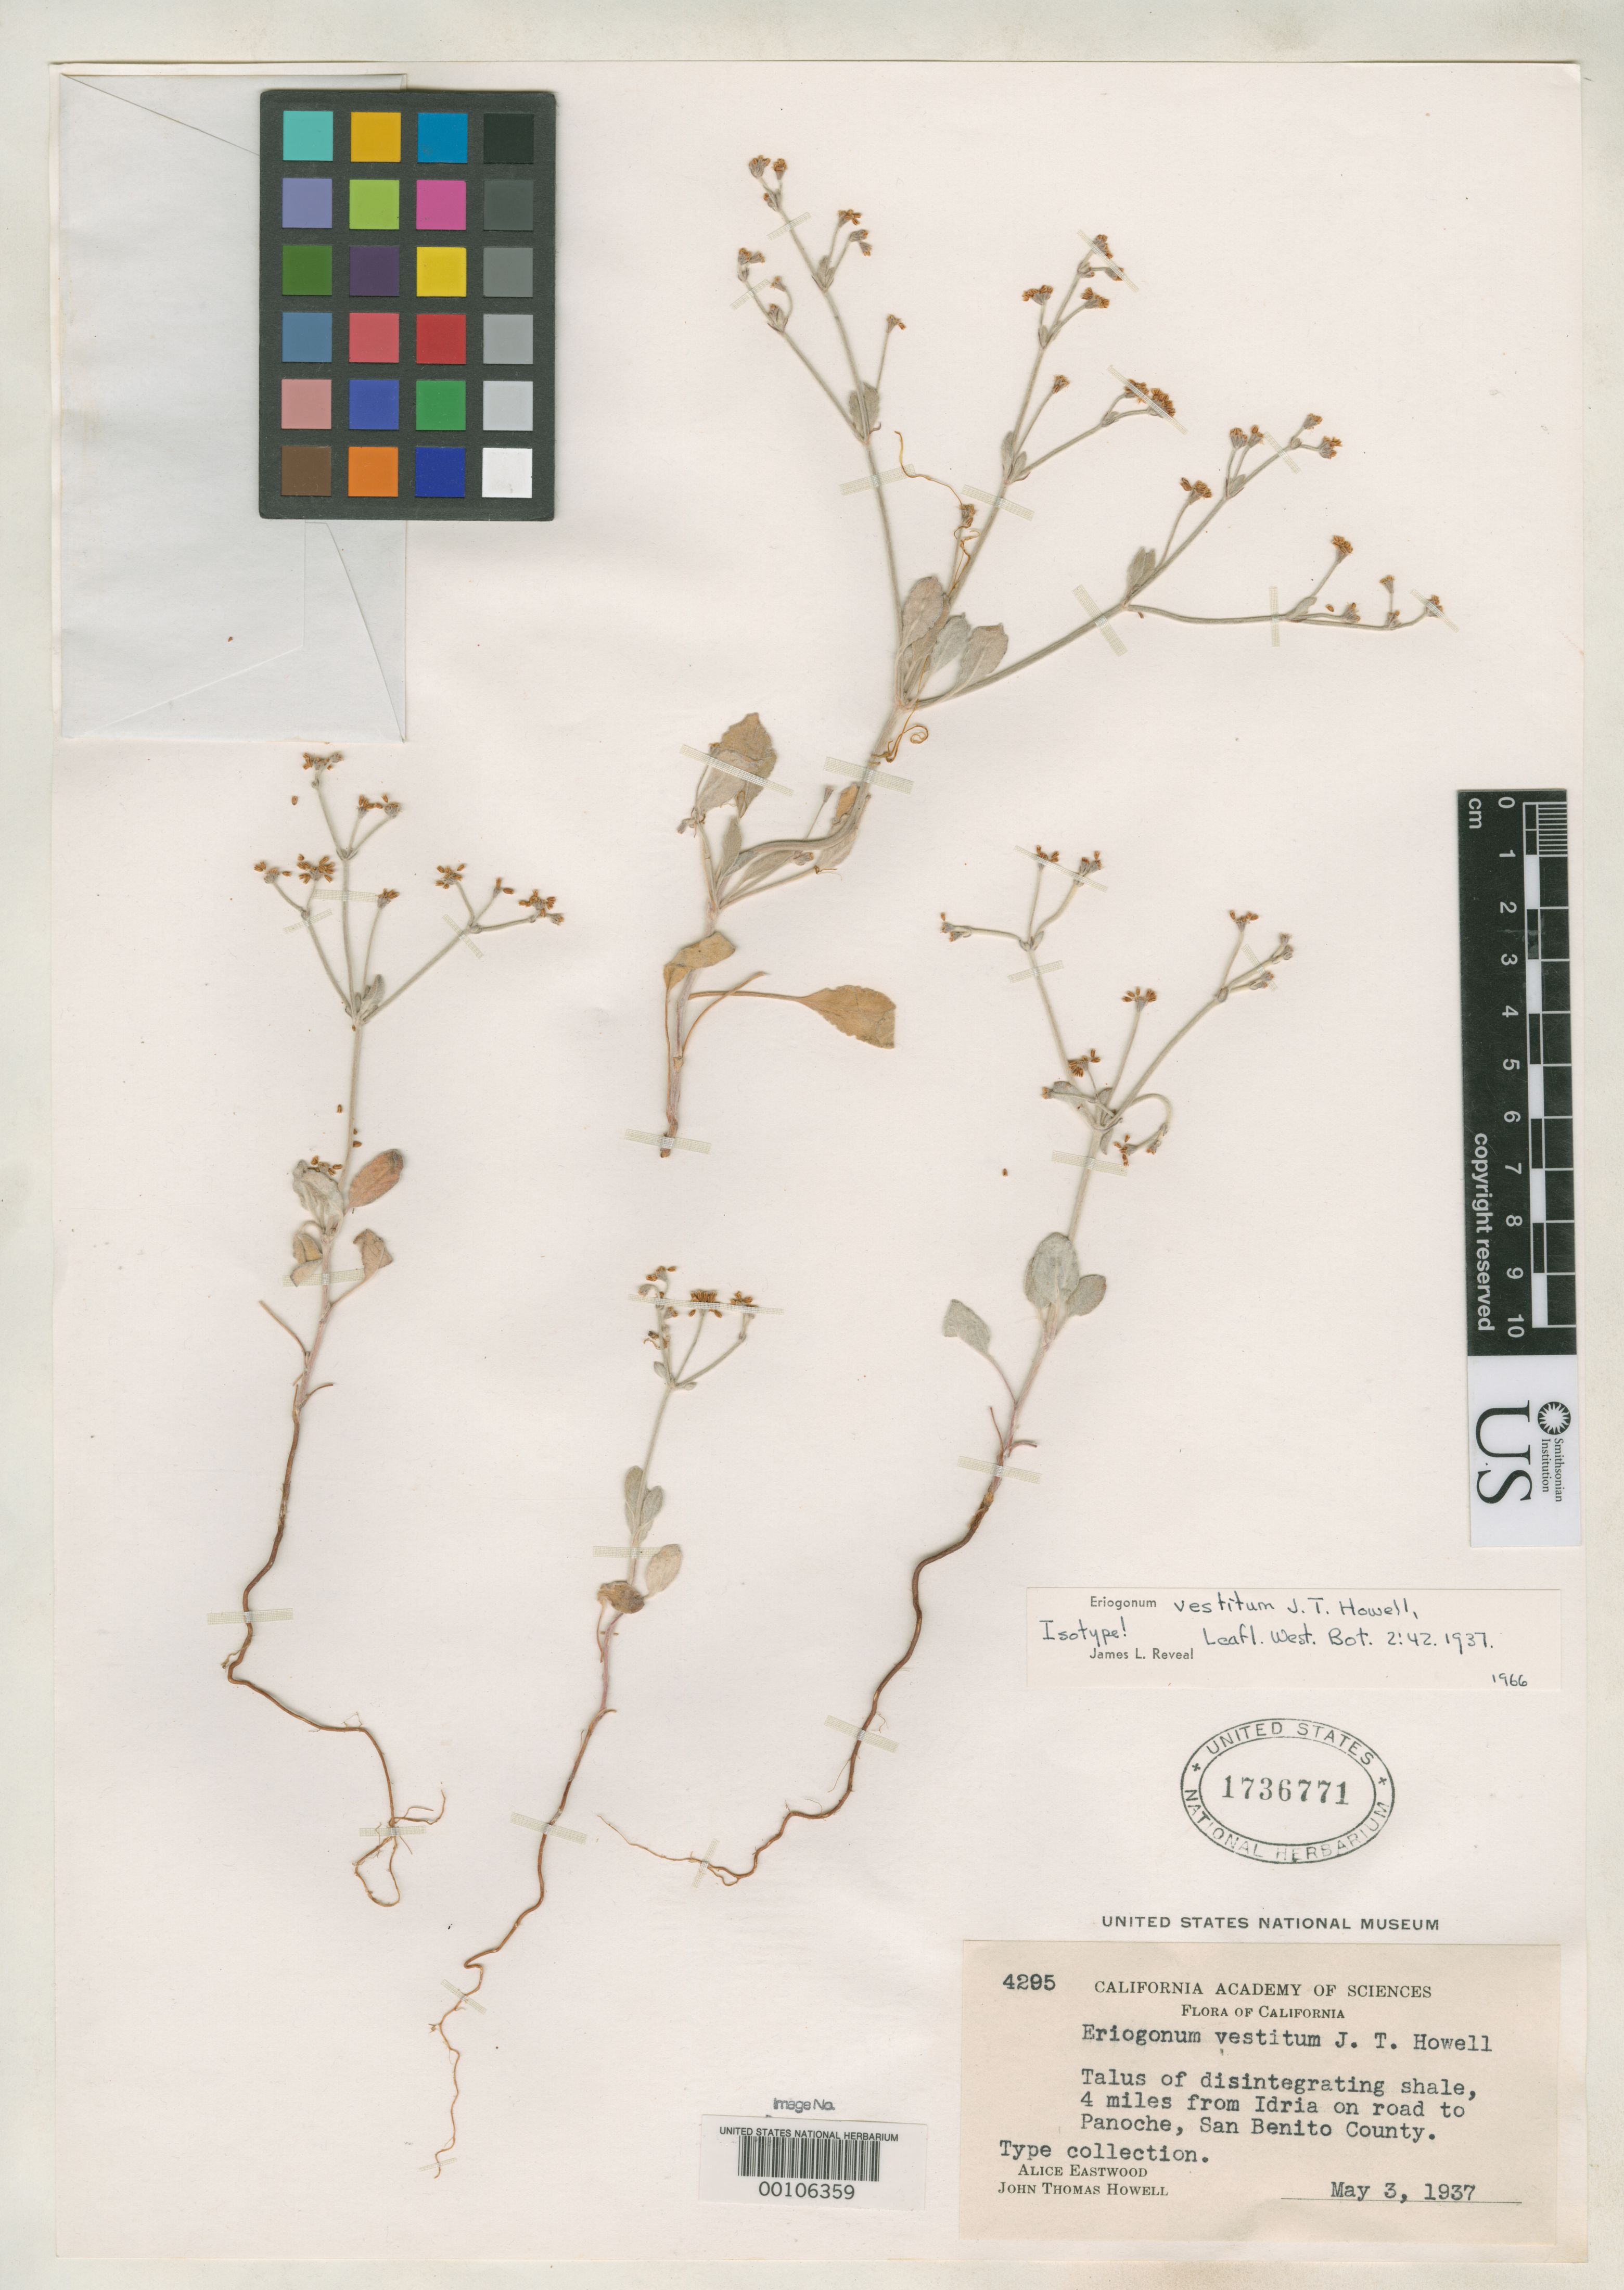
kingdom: Plantae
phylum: Tracheophyta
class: Magnoliopsida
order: Caryophyllales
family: Polygonaceae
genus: Eriogonum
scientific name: Eriogonum vestitum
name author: J.T. Howell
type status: Isotype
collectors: A. Eastwood & J. T. Howell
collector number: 4295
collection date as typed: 03 May 1937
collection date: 1937-05-03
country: United States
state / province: California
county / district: San Benito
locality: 4 mile from Idvia on road to Panoche.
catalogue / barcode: US 1736771